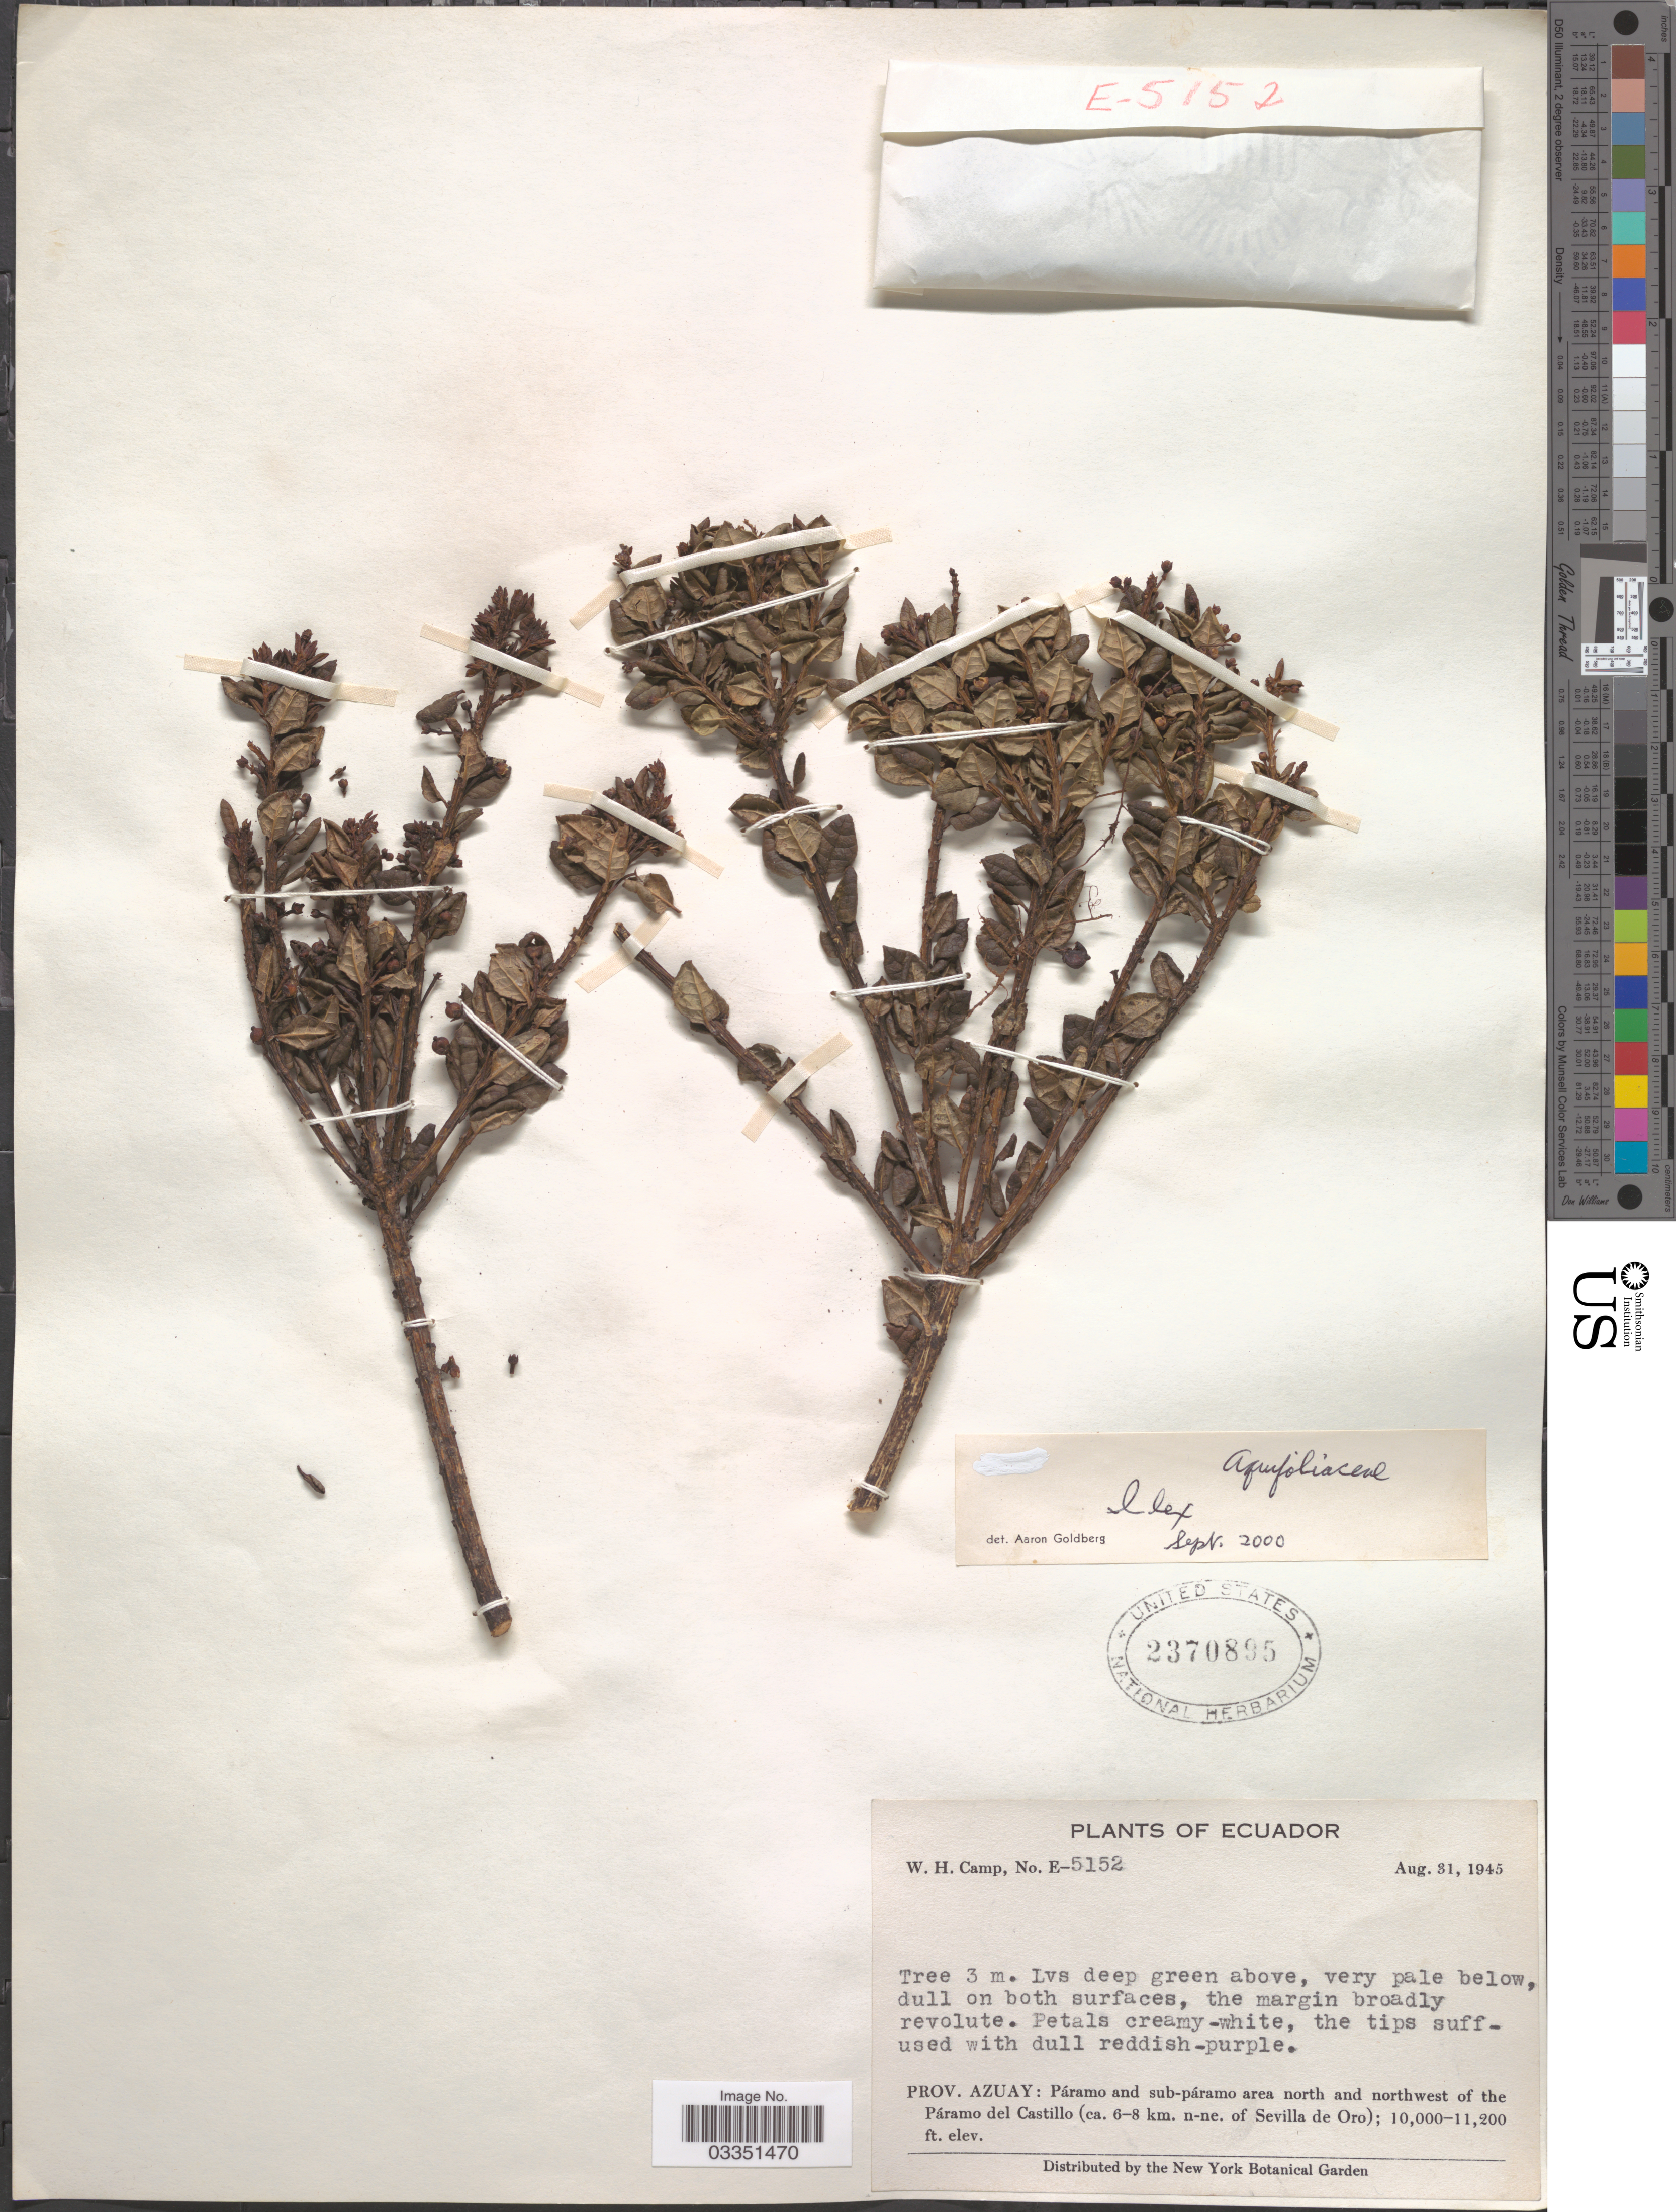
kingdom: Plantae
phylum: Tracheophyta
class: Magnoliopsida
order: Aquifoliales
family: Aquifoliaceae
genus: Ilex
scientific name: Ilex sp.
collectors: W. H. Camp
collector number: E-5152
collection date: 1945-08-31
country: Ecuador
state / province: Azuay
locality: Páramo and sub-páramo area north and northwest of the Páramo del Castillo (ca. 6-8 km. n-ne. of Sevilla de Oro).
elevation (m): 3048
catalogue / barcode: US 2370895